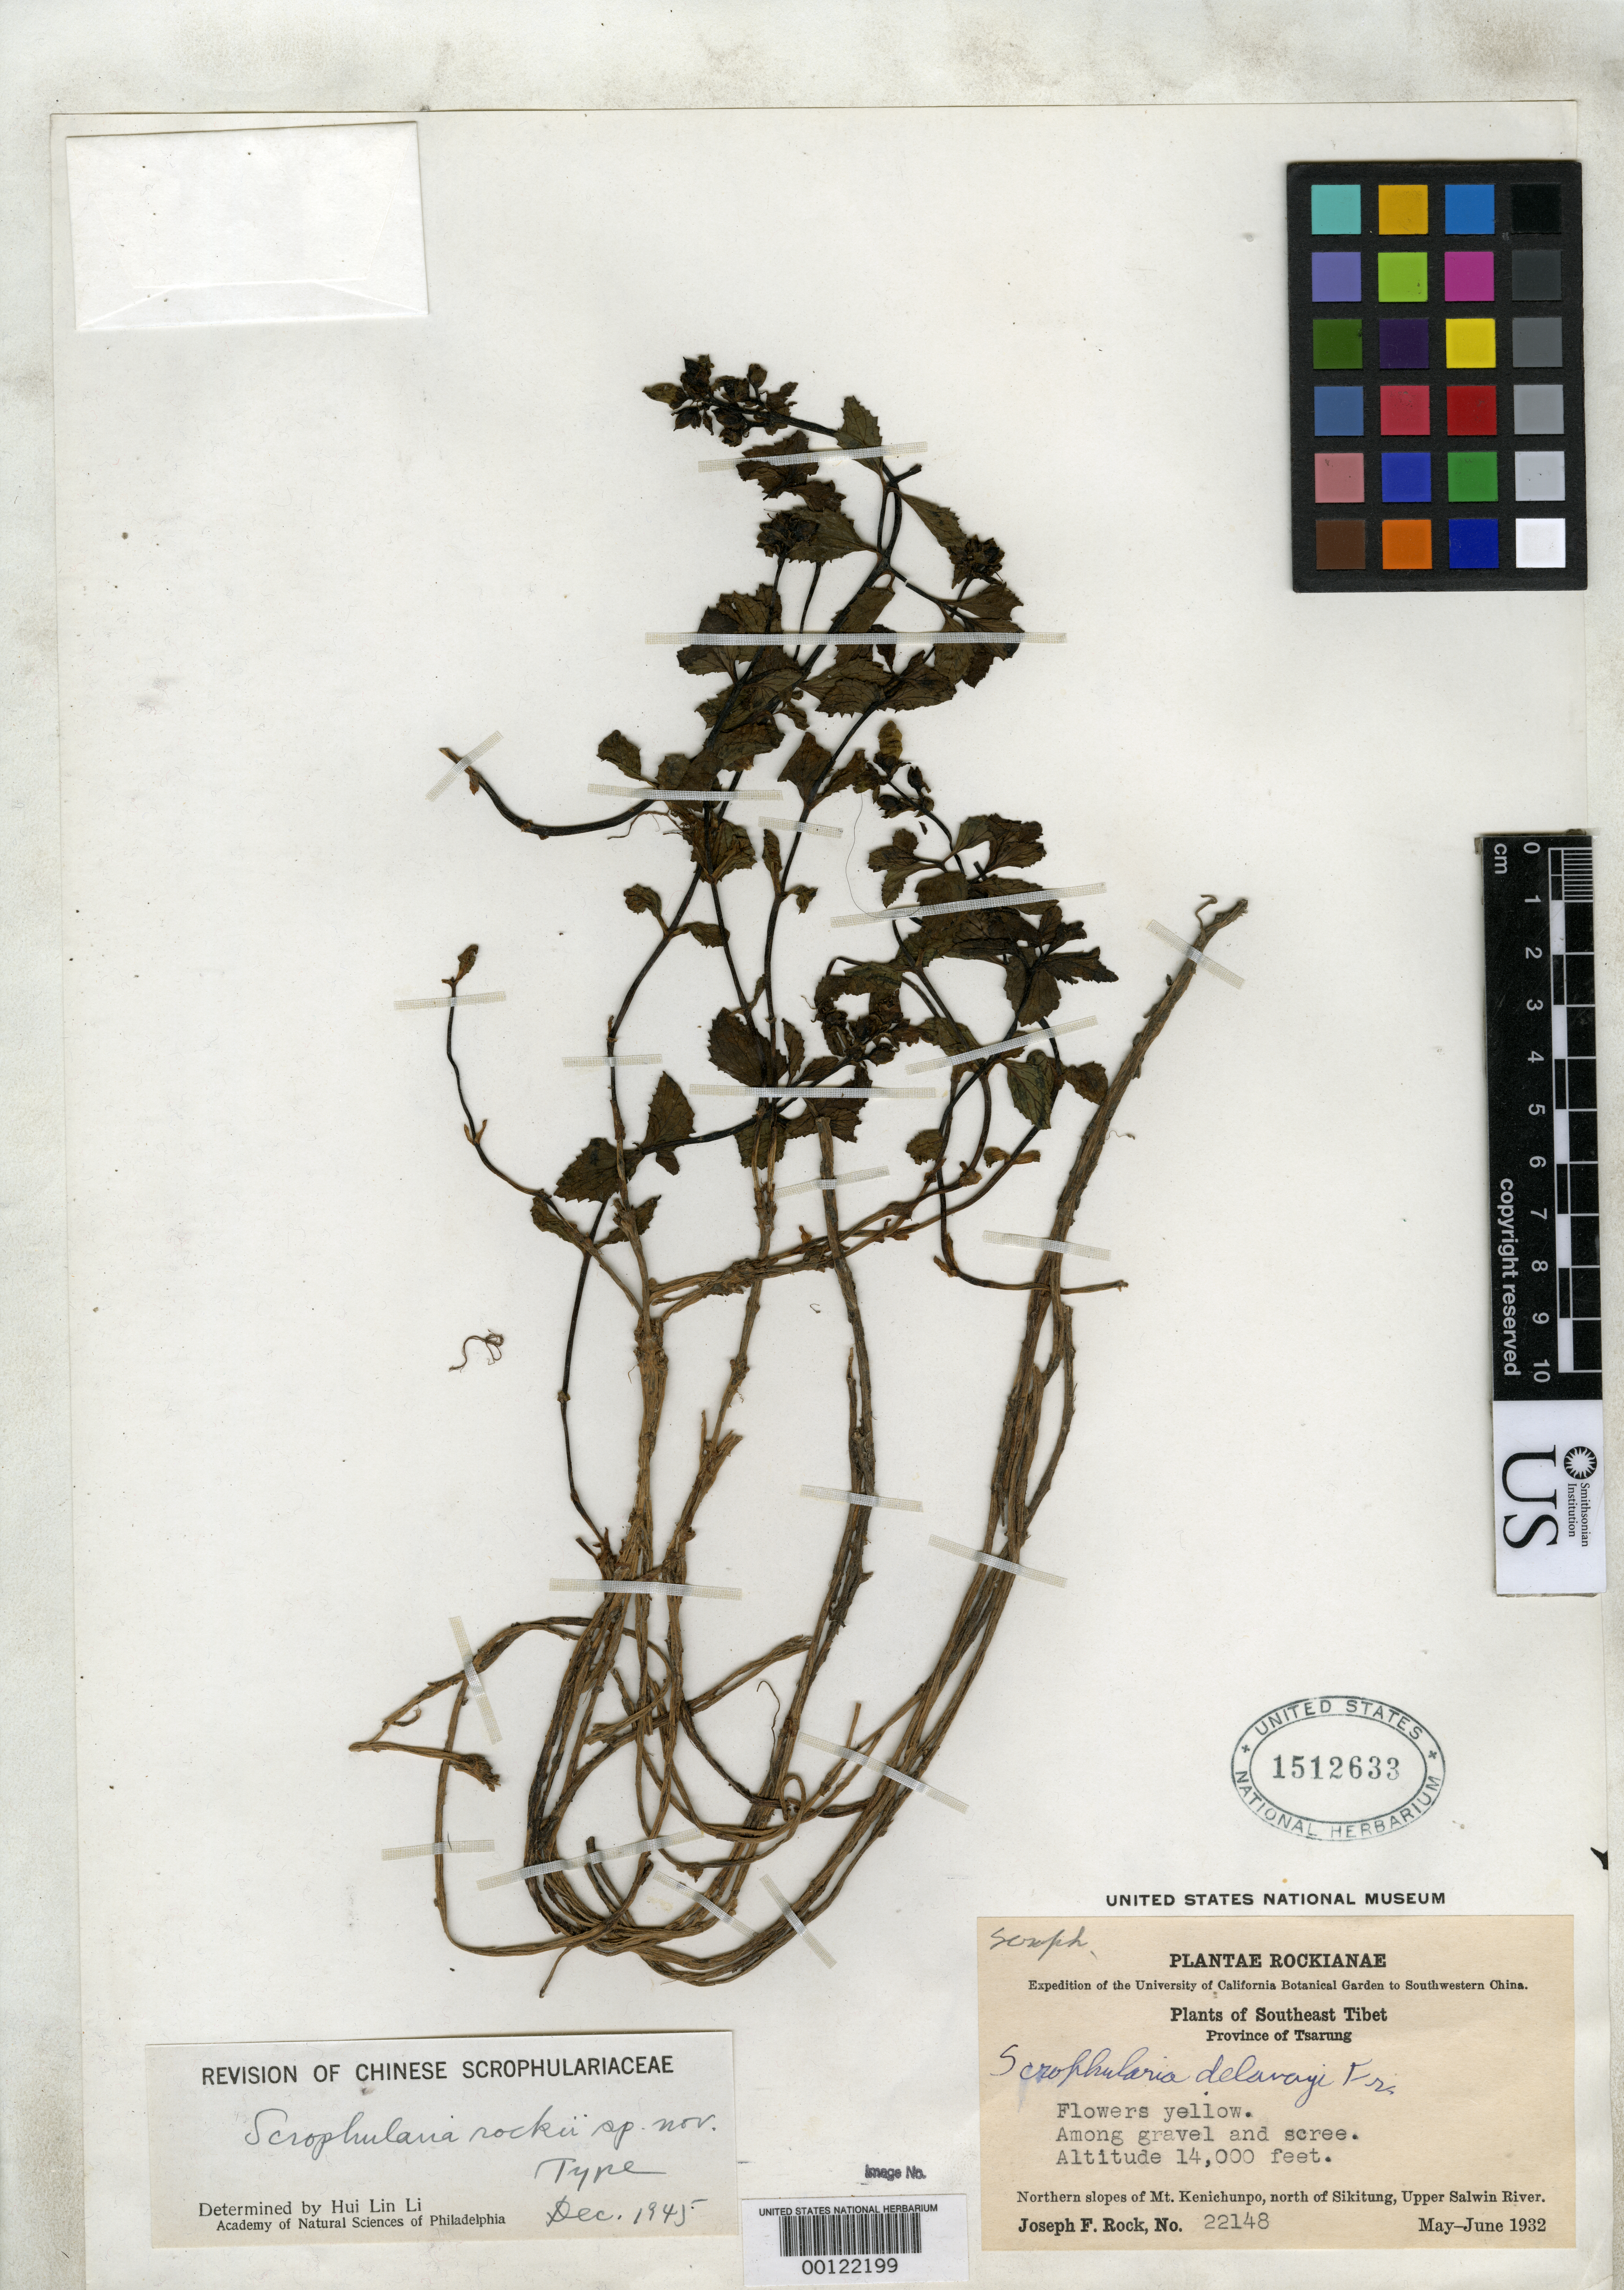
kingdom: Plantae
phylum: Tracheophyta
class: Magnoliopsida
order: Lamiales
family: Scrophulariaceae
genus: Scrophularia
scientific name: Scrophularia rockii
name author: H.L. Li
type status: Holotype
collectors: J. F. Rock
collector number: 22148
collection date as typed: May 1932 to -- Jun 1932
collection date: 1932-05/1932-06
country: China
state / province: Xizang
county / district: Tsarung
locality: N slopes of Mt. Kenichunpo, n of Sikitung, upper Salwin River.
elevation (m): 427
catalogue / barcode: US 1512633